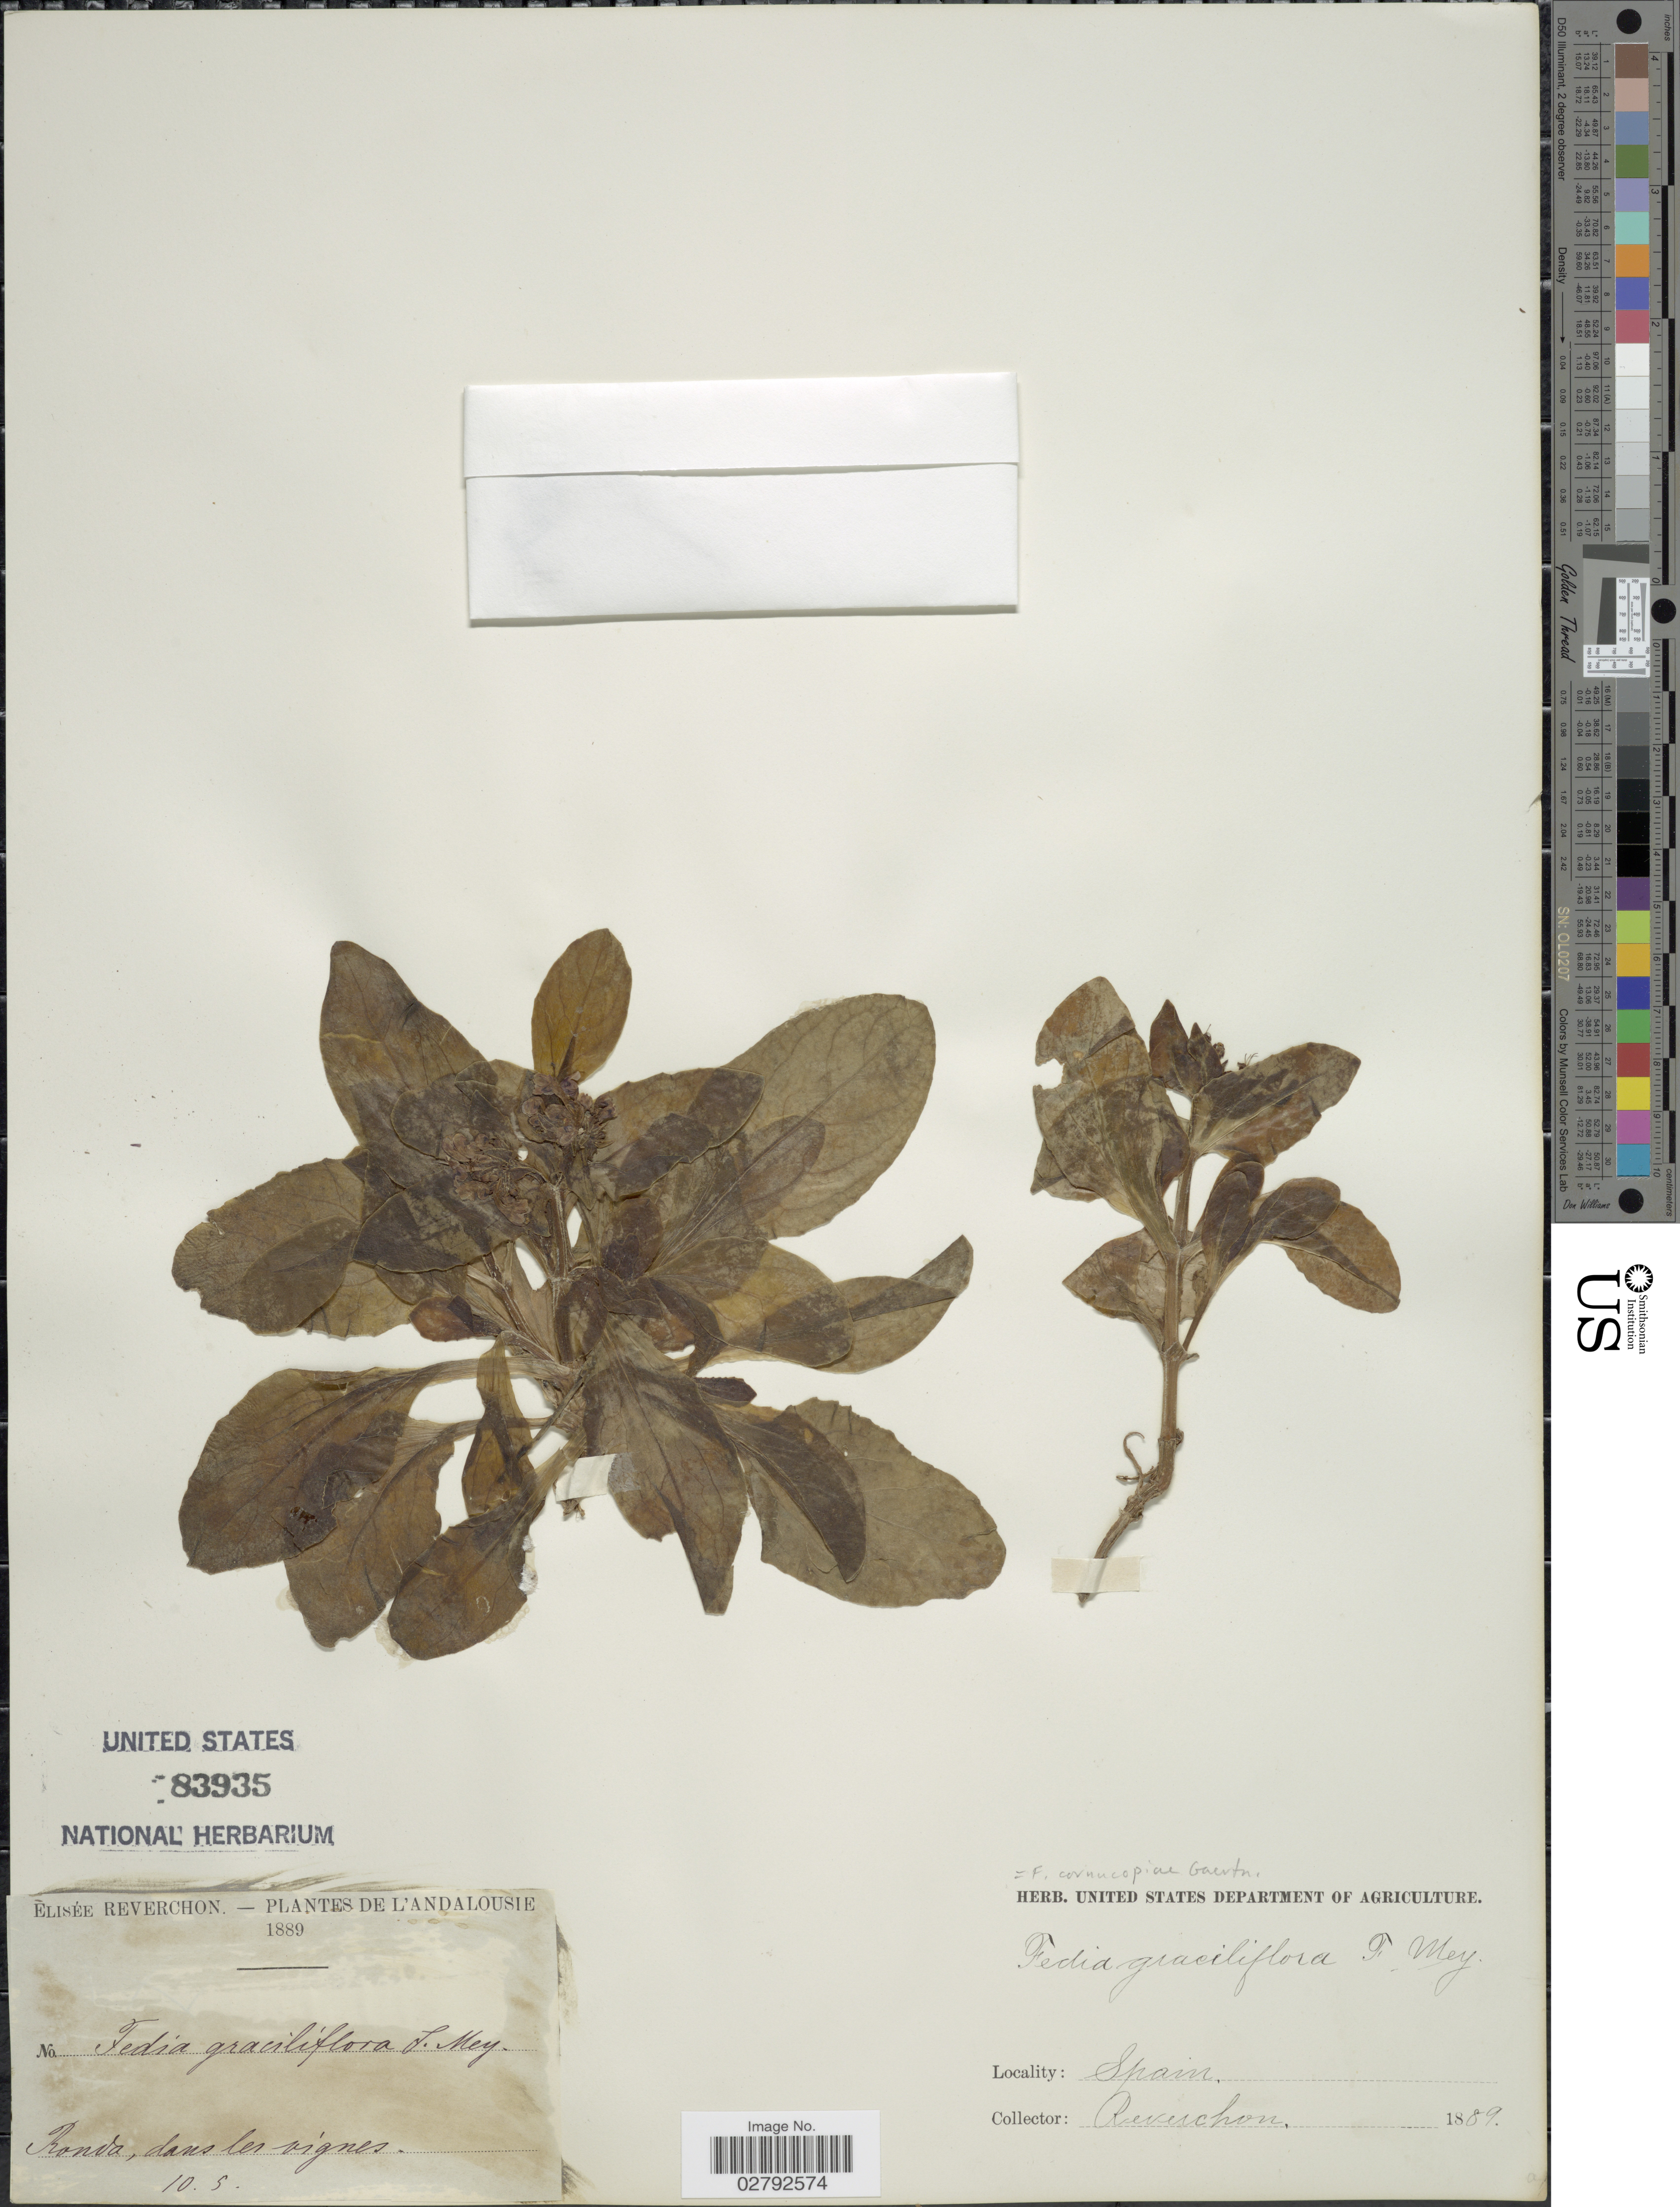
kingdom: Plantae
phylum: Tracheophyta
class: Magnoliopsida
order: Dipsacales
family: Caprifoliaceae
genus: Fedia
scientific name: Fedia cornucopiae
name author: Gaertn.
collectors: E. Reverchon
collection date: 1889-05-10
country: Spain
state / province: Andalucía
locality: L'Andalousie. Ronda, dans les vignes.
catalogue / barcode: US 83935